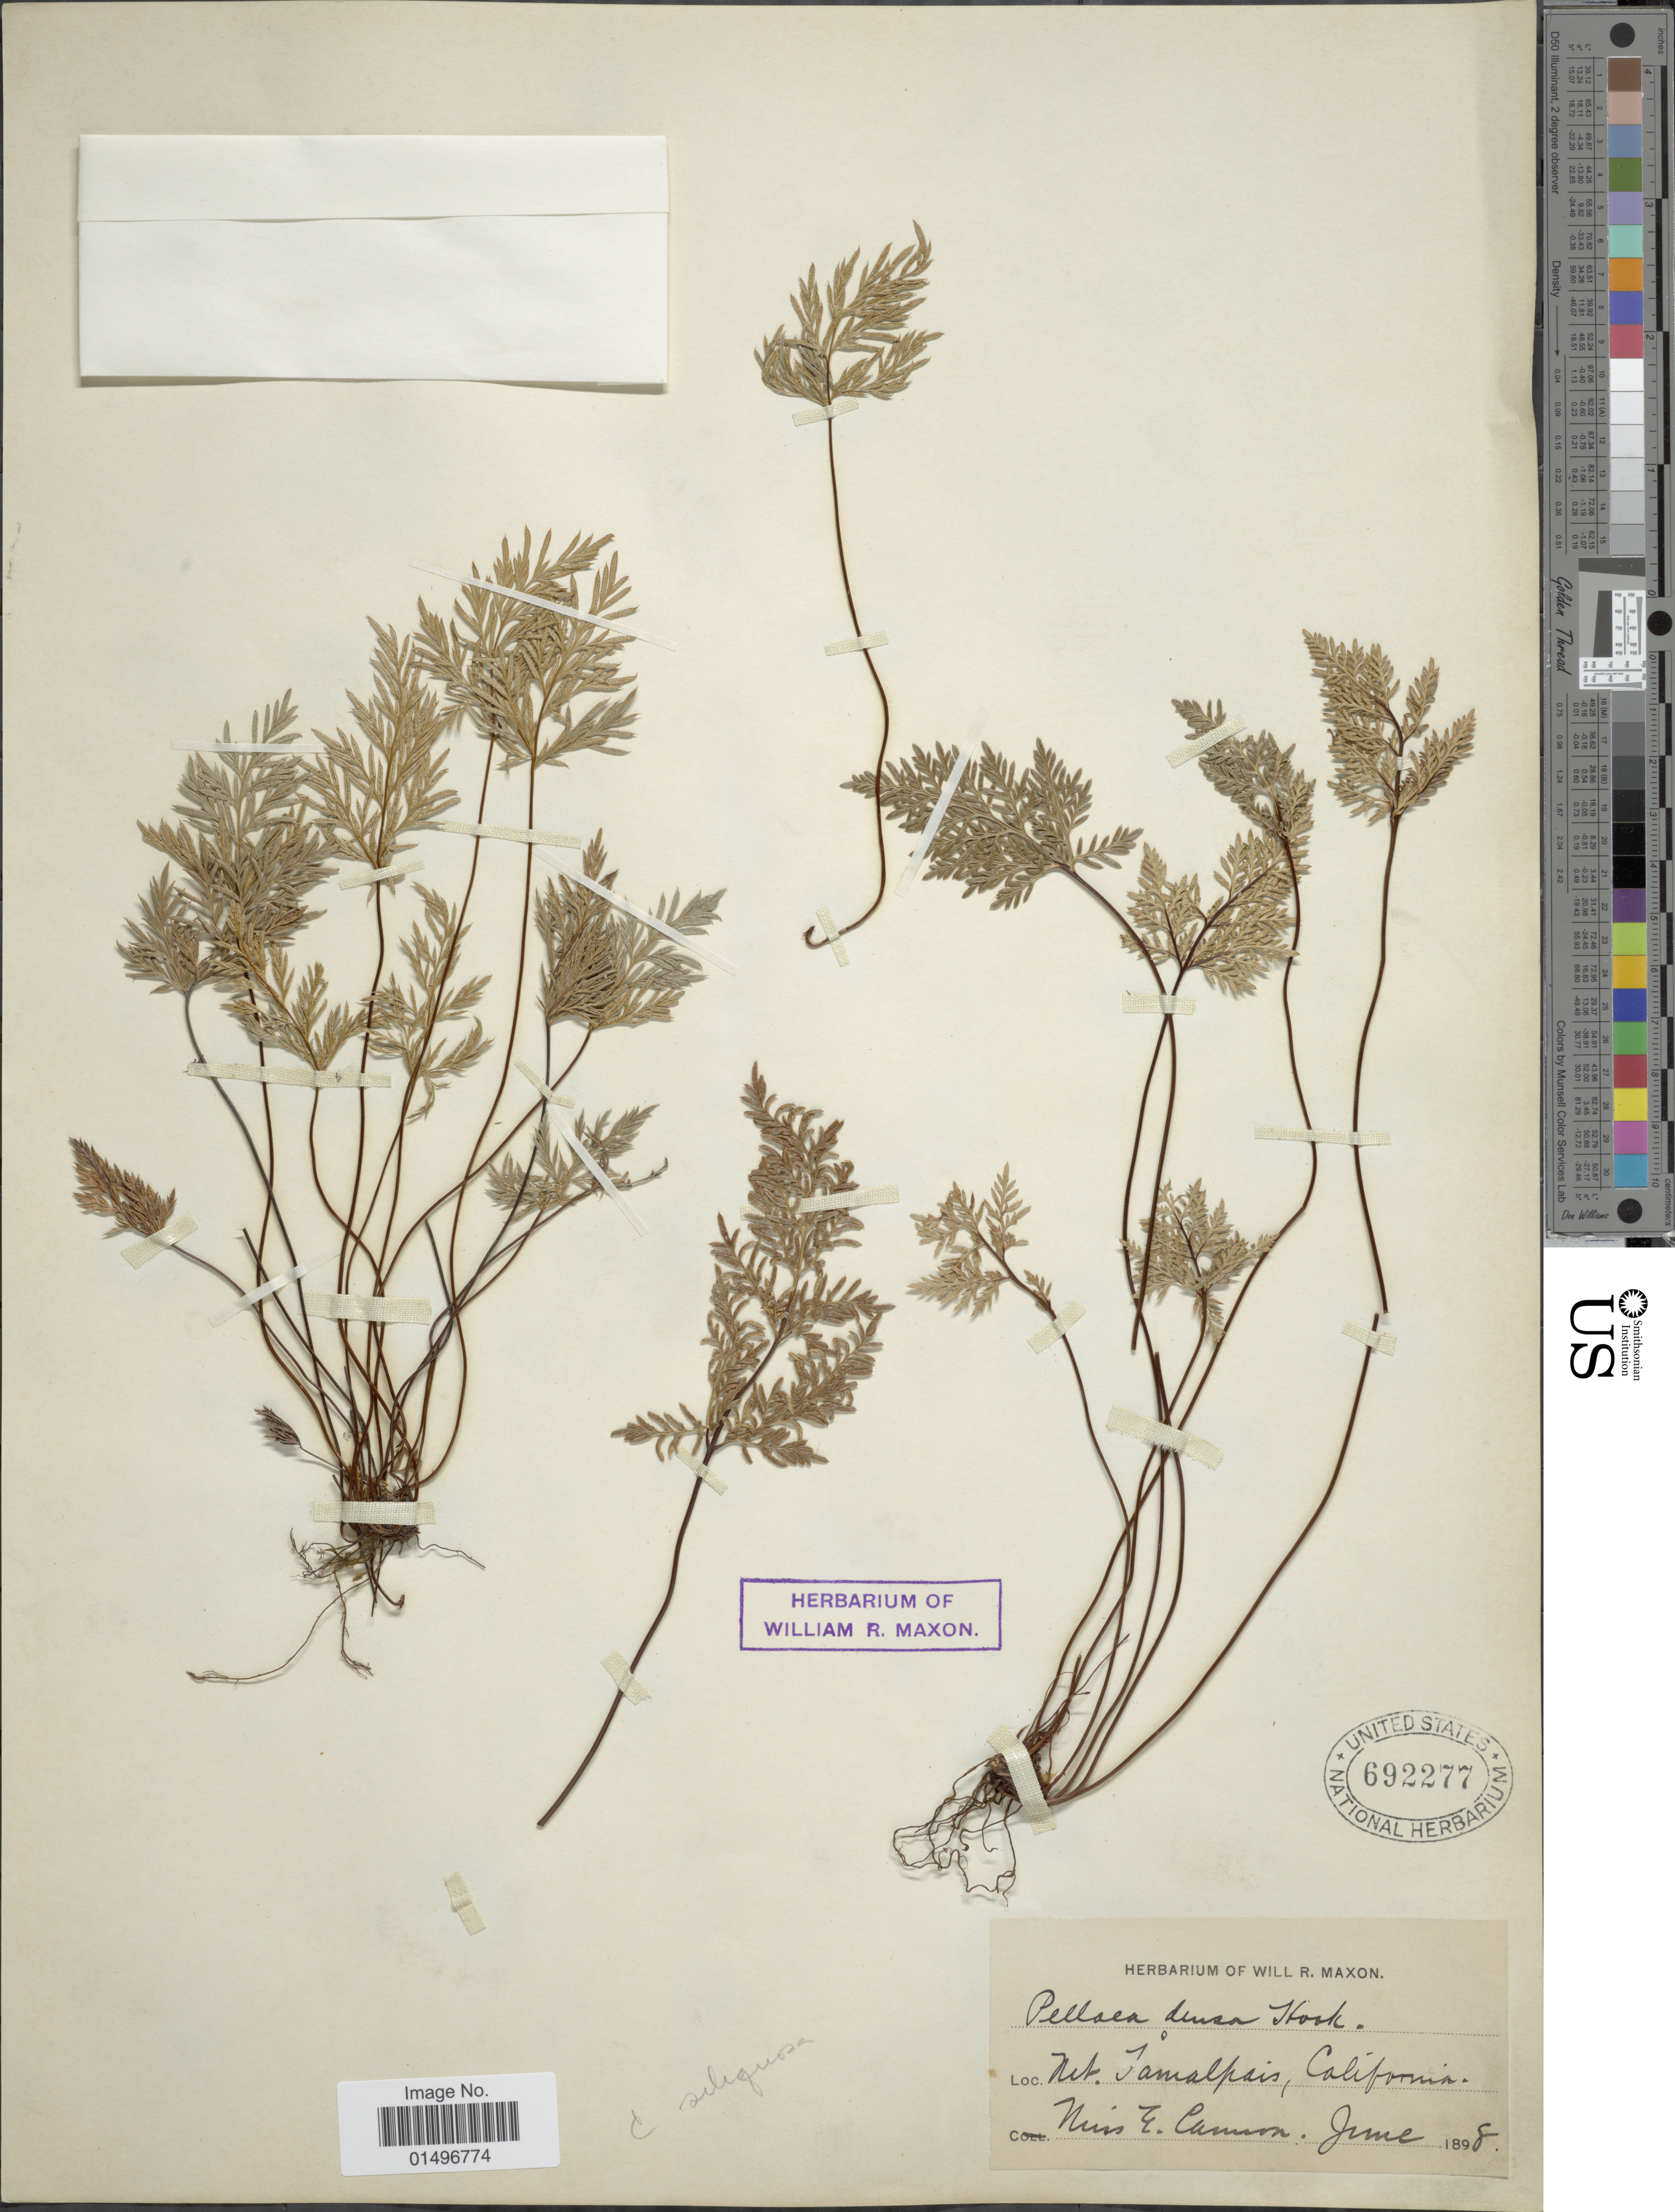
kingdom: Plantae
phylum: Tracheophyta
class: Polypodiopsida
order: Polypodiales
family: Pteridaceae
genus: Aspidotis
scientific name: Aspidotis densa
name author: (Brack.) Lellinger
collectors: E. Cameron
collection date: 1898-06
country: United States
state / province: California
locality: California, Mt. Tamalpais.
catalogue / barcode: US 692277